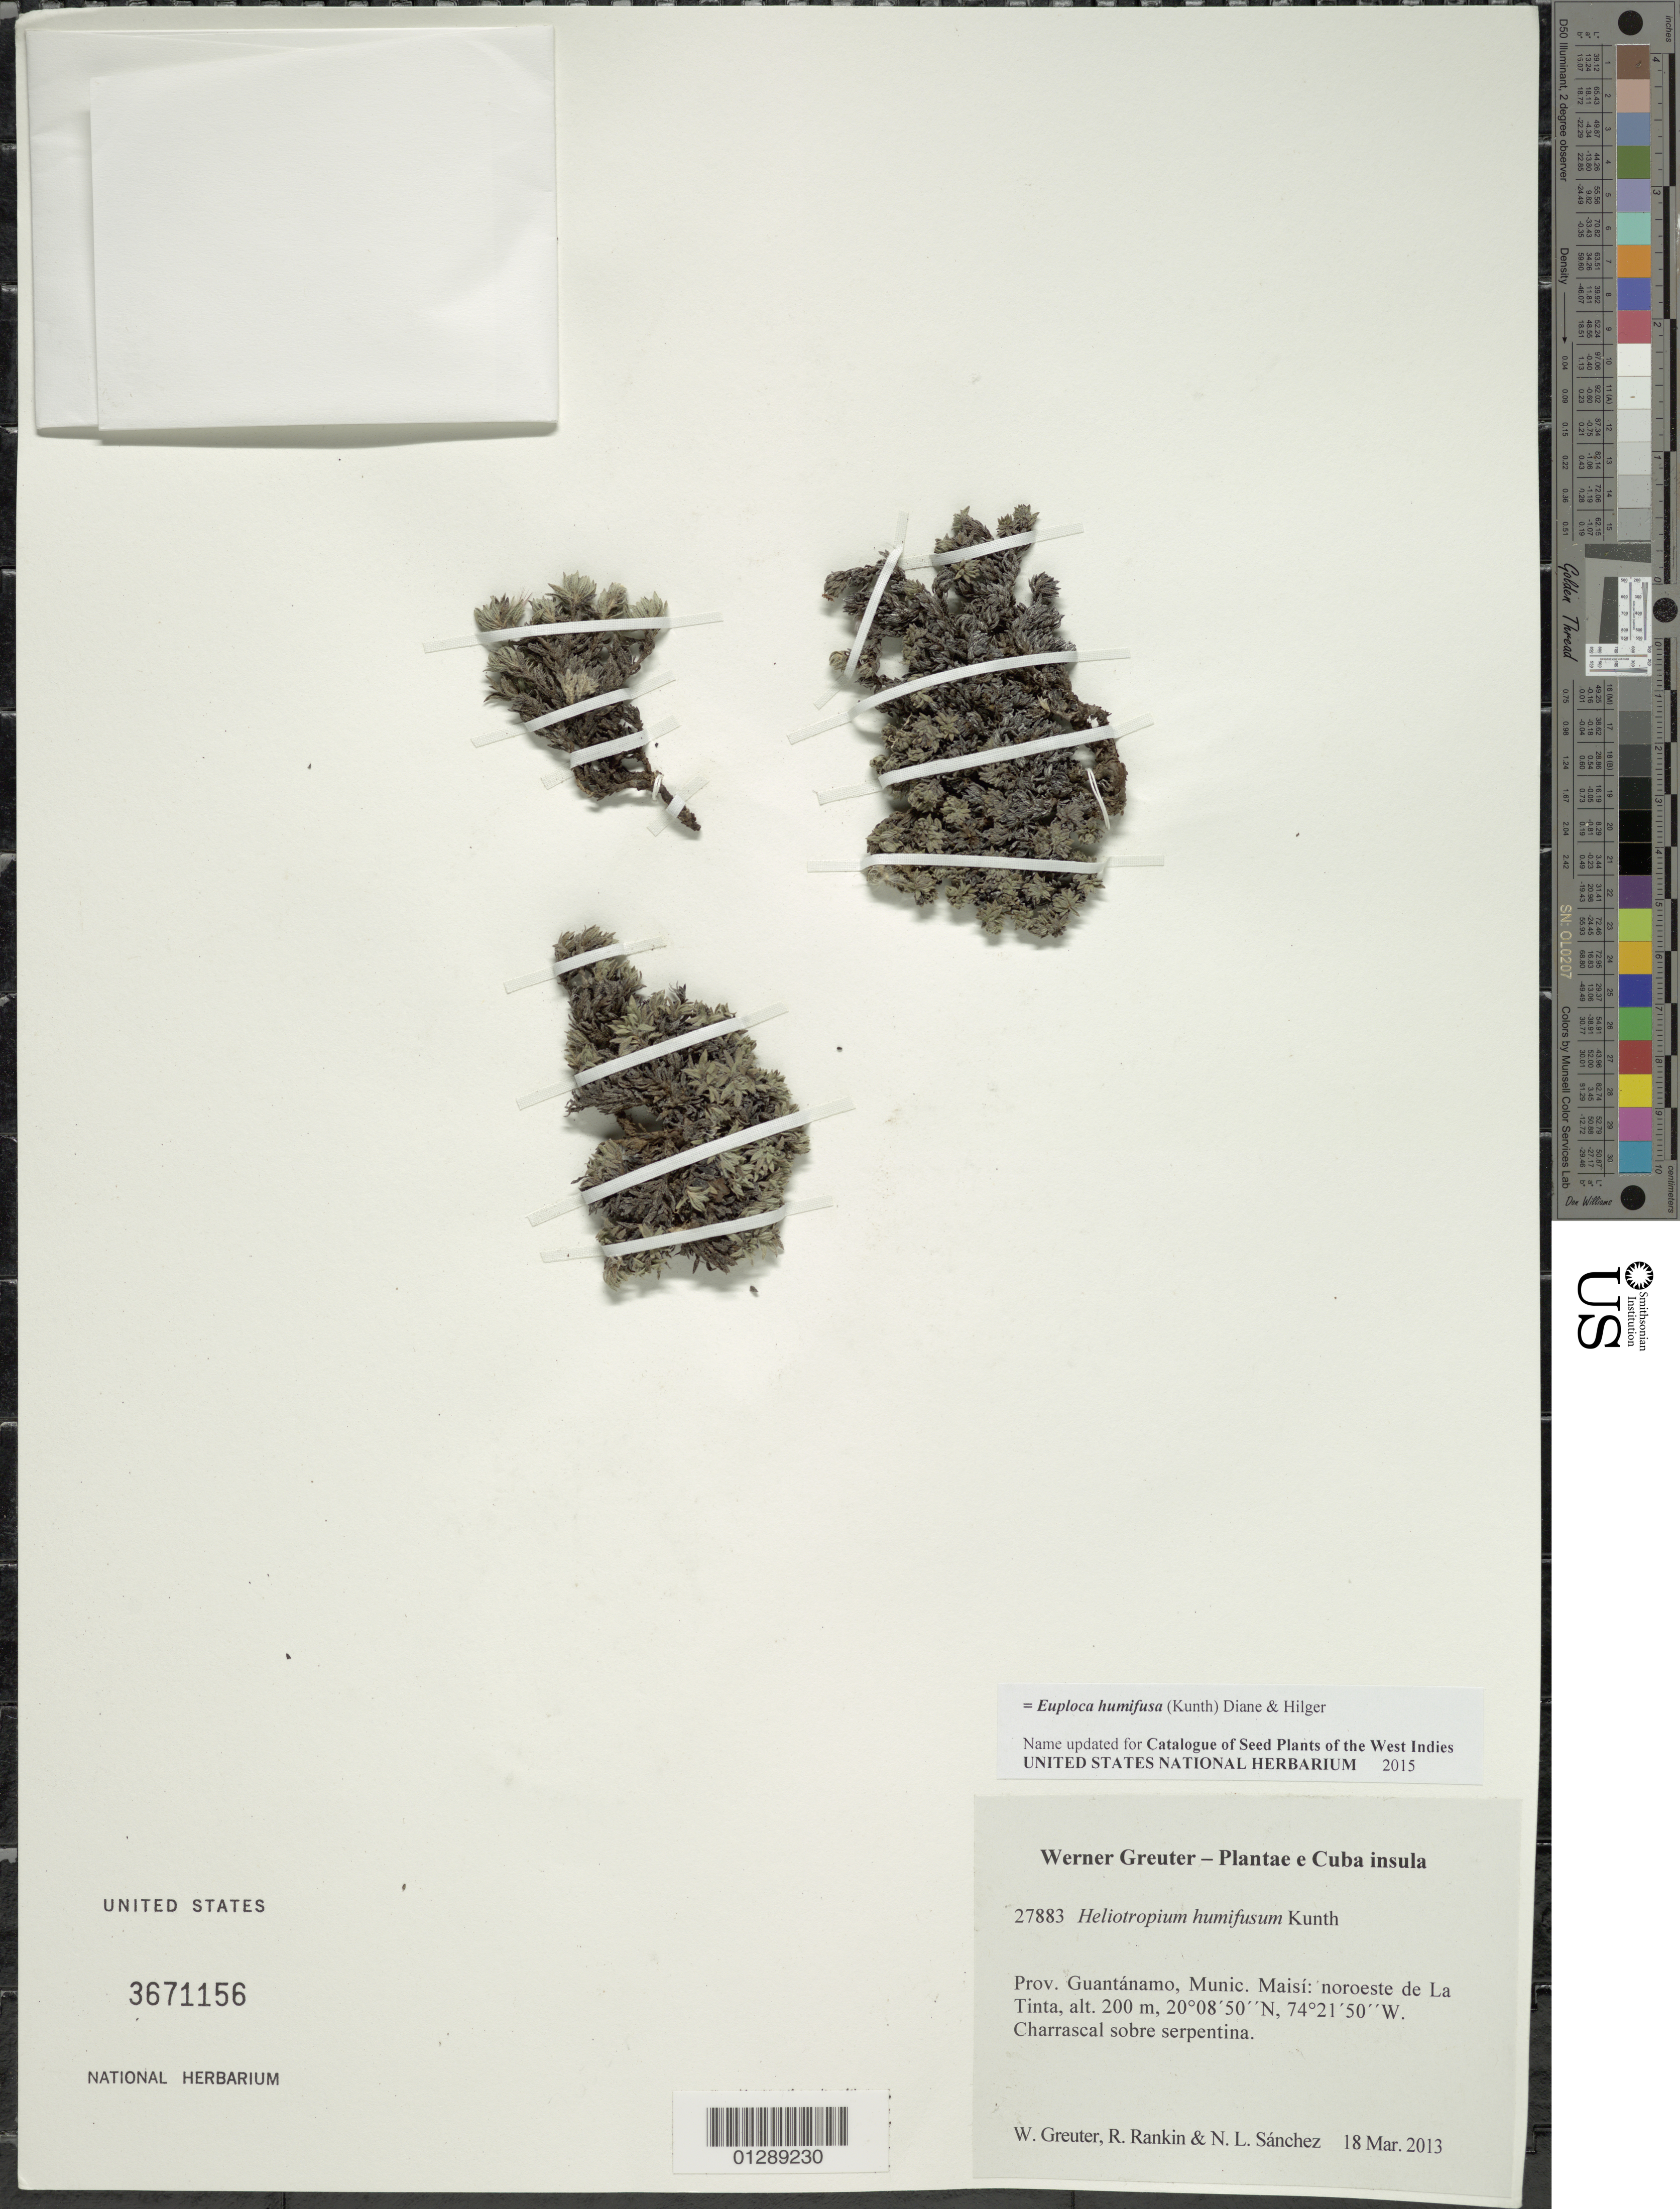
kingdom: Plantae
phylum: Tracheophyta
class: Magnoliopsida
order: Boraginales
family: Heliotropiaceae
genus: Euploca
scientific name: Euploca humifusa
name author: (Kunth) Diane & Hilger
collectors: W. R. Greuter, R. Rankin Rodriguez & N. Sanchez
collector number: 27883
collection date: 2013-03-18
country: Cuba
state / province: Guantanamo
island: Cuba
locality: Munic. Maisí: noroeste de La Tinta.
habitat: Charascal sobre serpentina.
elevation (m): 200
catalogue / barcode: US 3671156